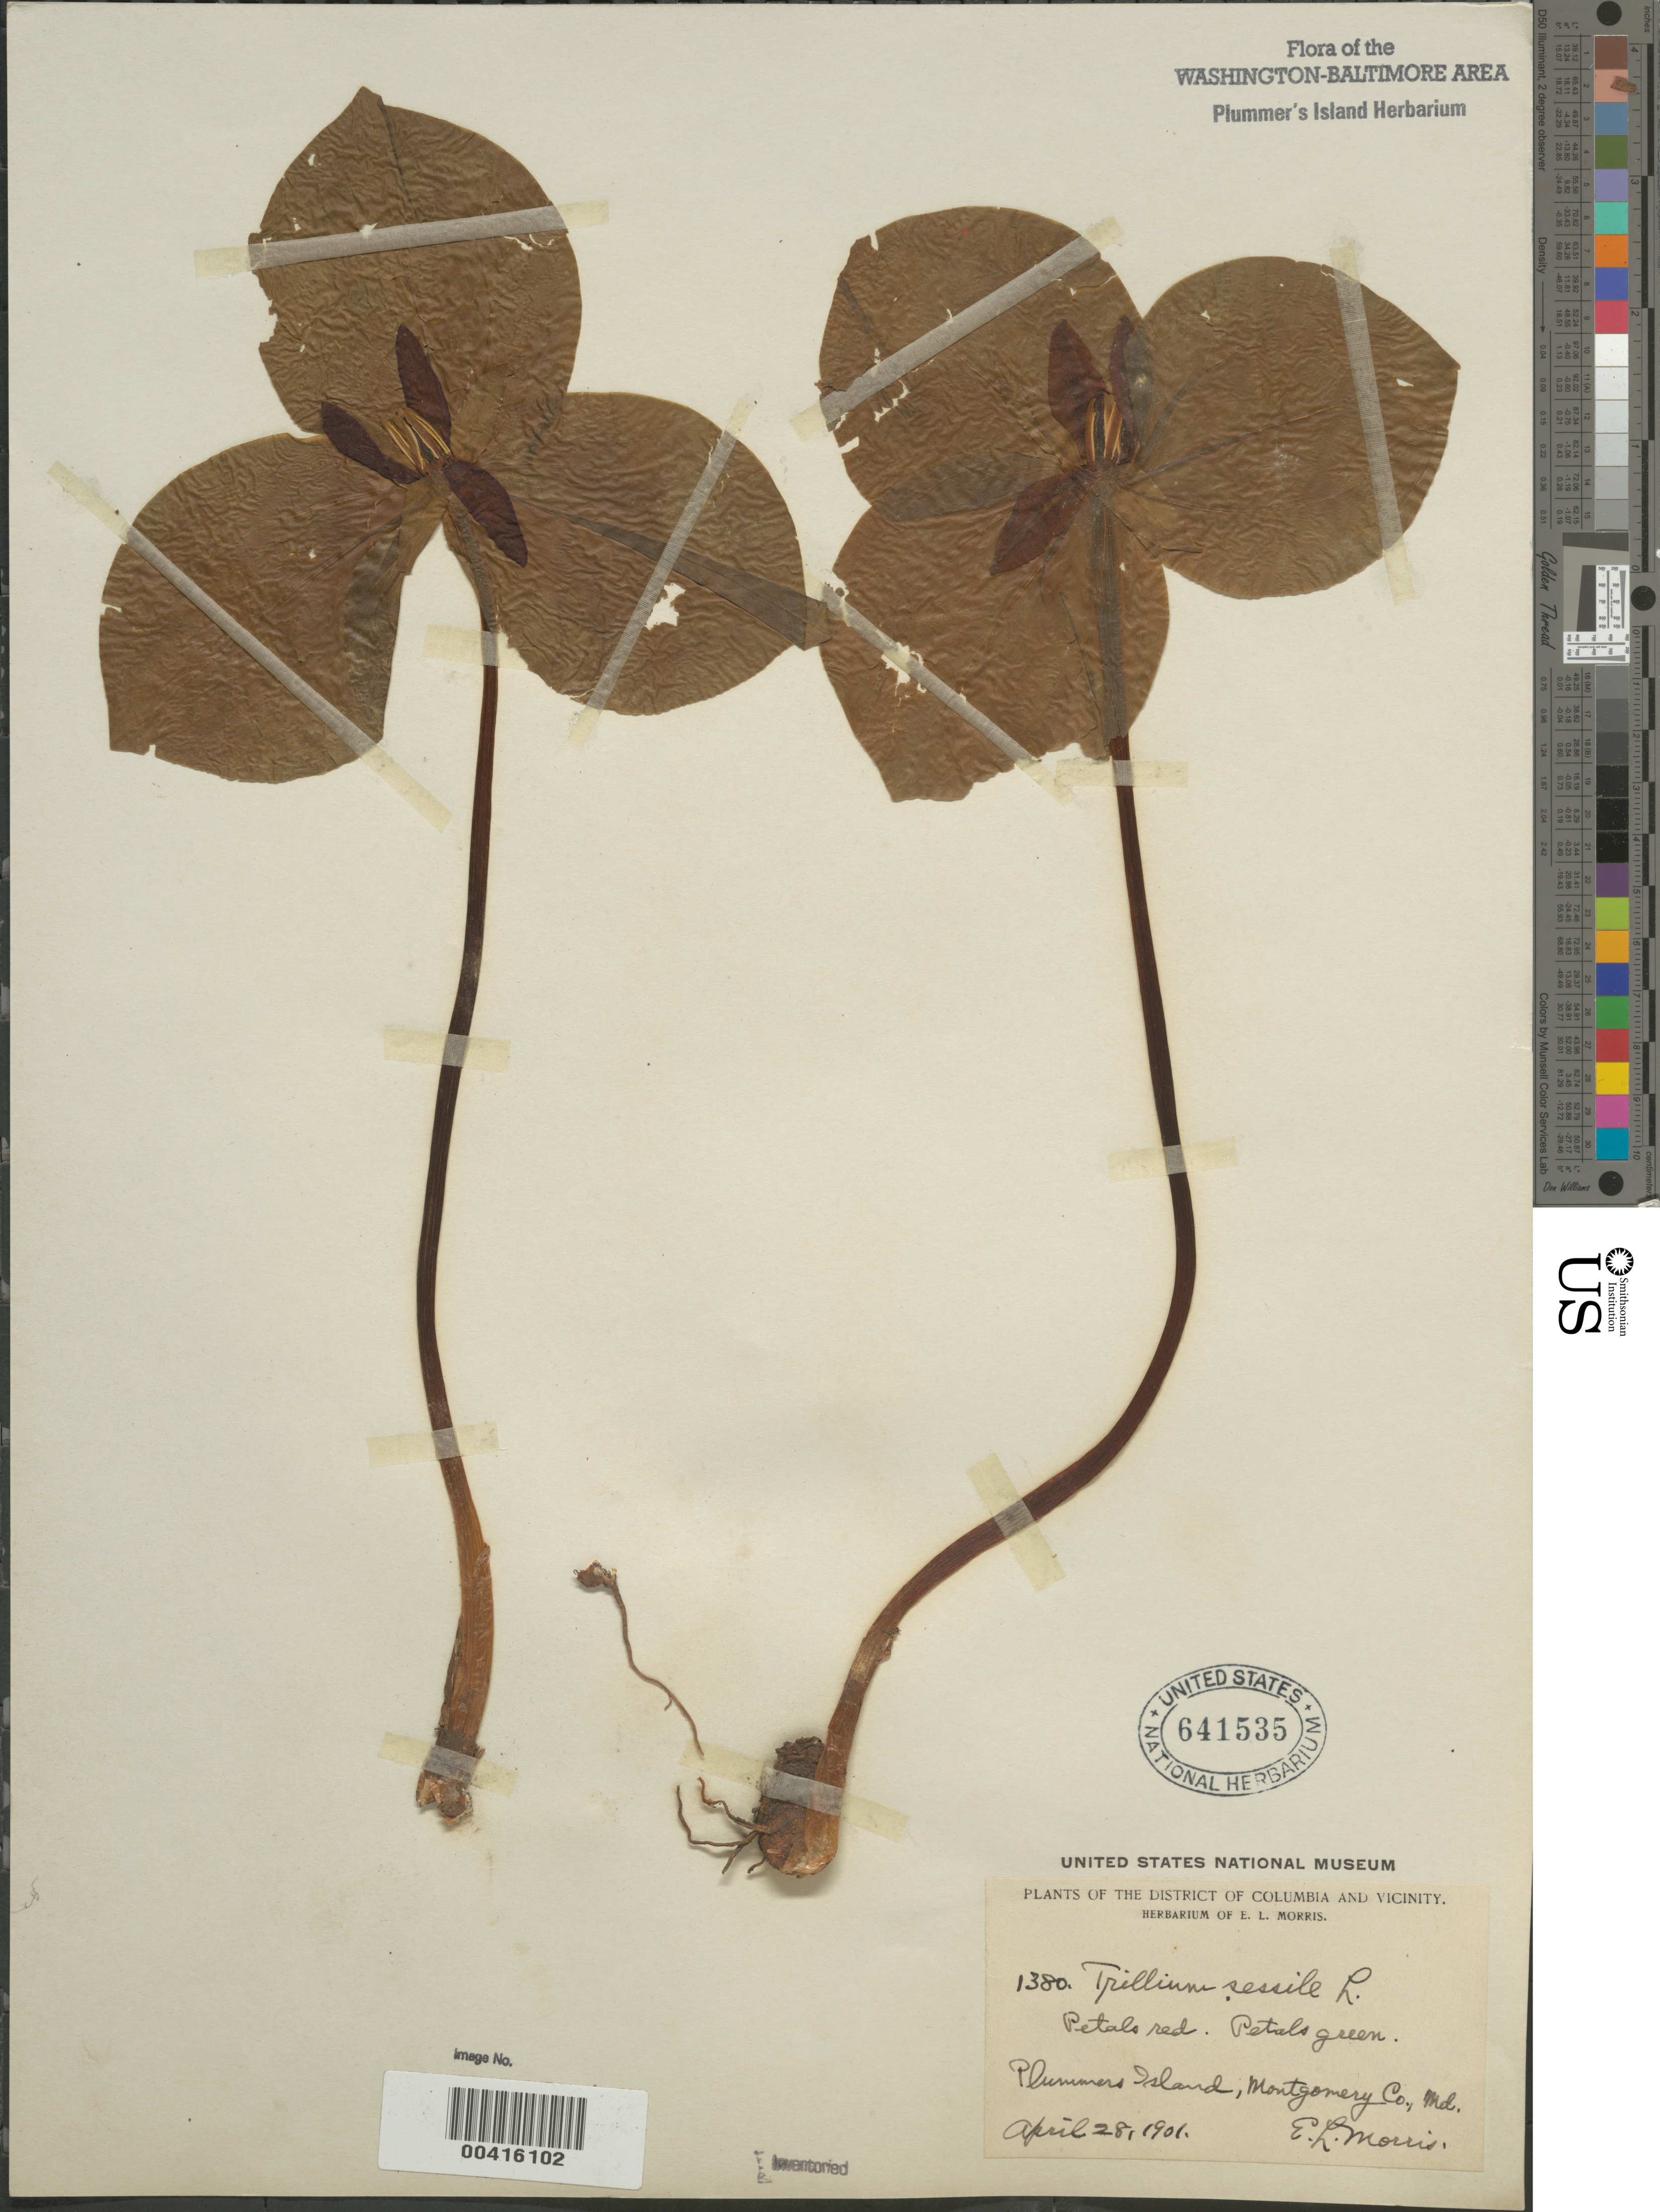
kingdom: Plantae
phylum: Tracheophyta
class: Liliopsida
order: Liliales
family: Melanthiaceae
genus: Trillium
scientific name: Trillium sessile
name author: L.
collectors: E. L. Morris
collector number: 1380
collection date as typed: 28 Apr 1901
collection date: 1901-04-28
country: United States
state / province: Maryland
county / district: Montgomery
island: Plummers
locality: Plummer's Island C. & O. Canal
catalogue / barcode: US 641535